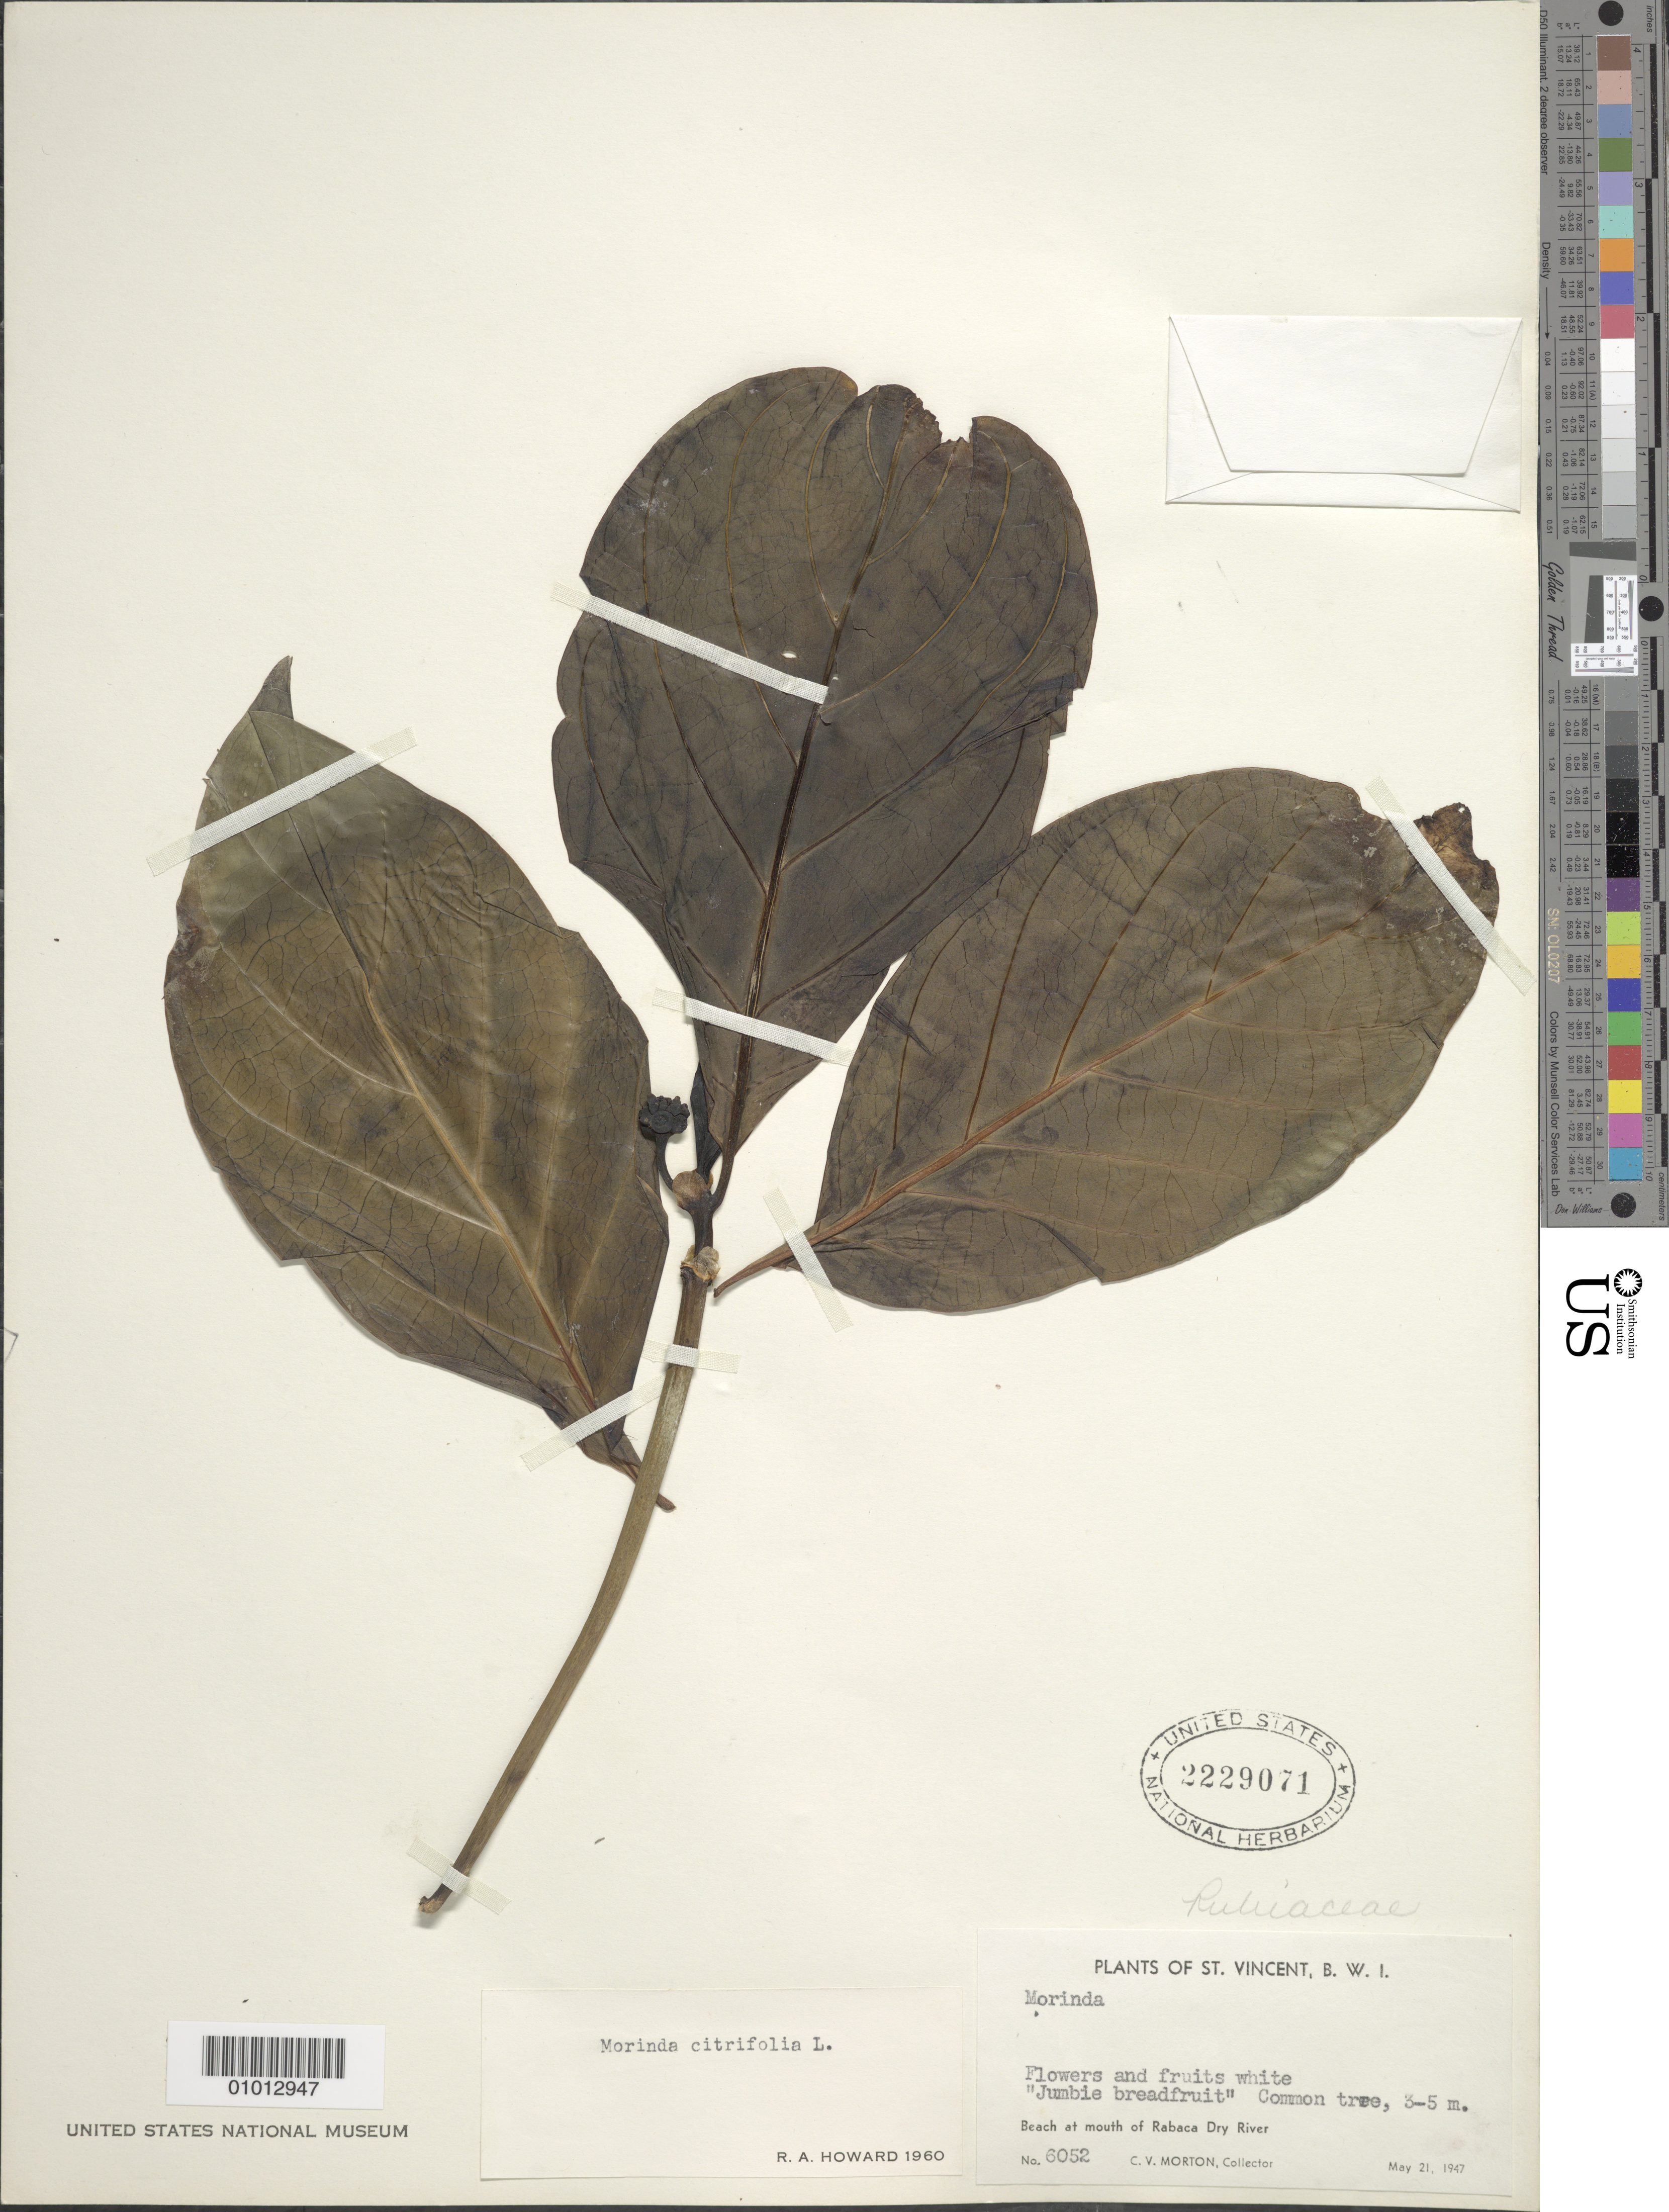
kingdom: Plantae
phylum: Tracheophyta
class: Magnoliopsida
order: Gentianales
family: Rubiaceae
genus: Morinda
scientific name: Morinda citrifolia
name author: L.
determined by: Howard, R. A.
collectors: C. V. Morton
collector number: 6052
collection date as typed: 21 May 1947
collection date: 1947-05-21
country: St. Vincent - Grenadines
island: St. Vincent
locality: Mouth of Rabaca Dry River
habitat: Beach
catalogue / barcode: US 2229071